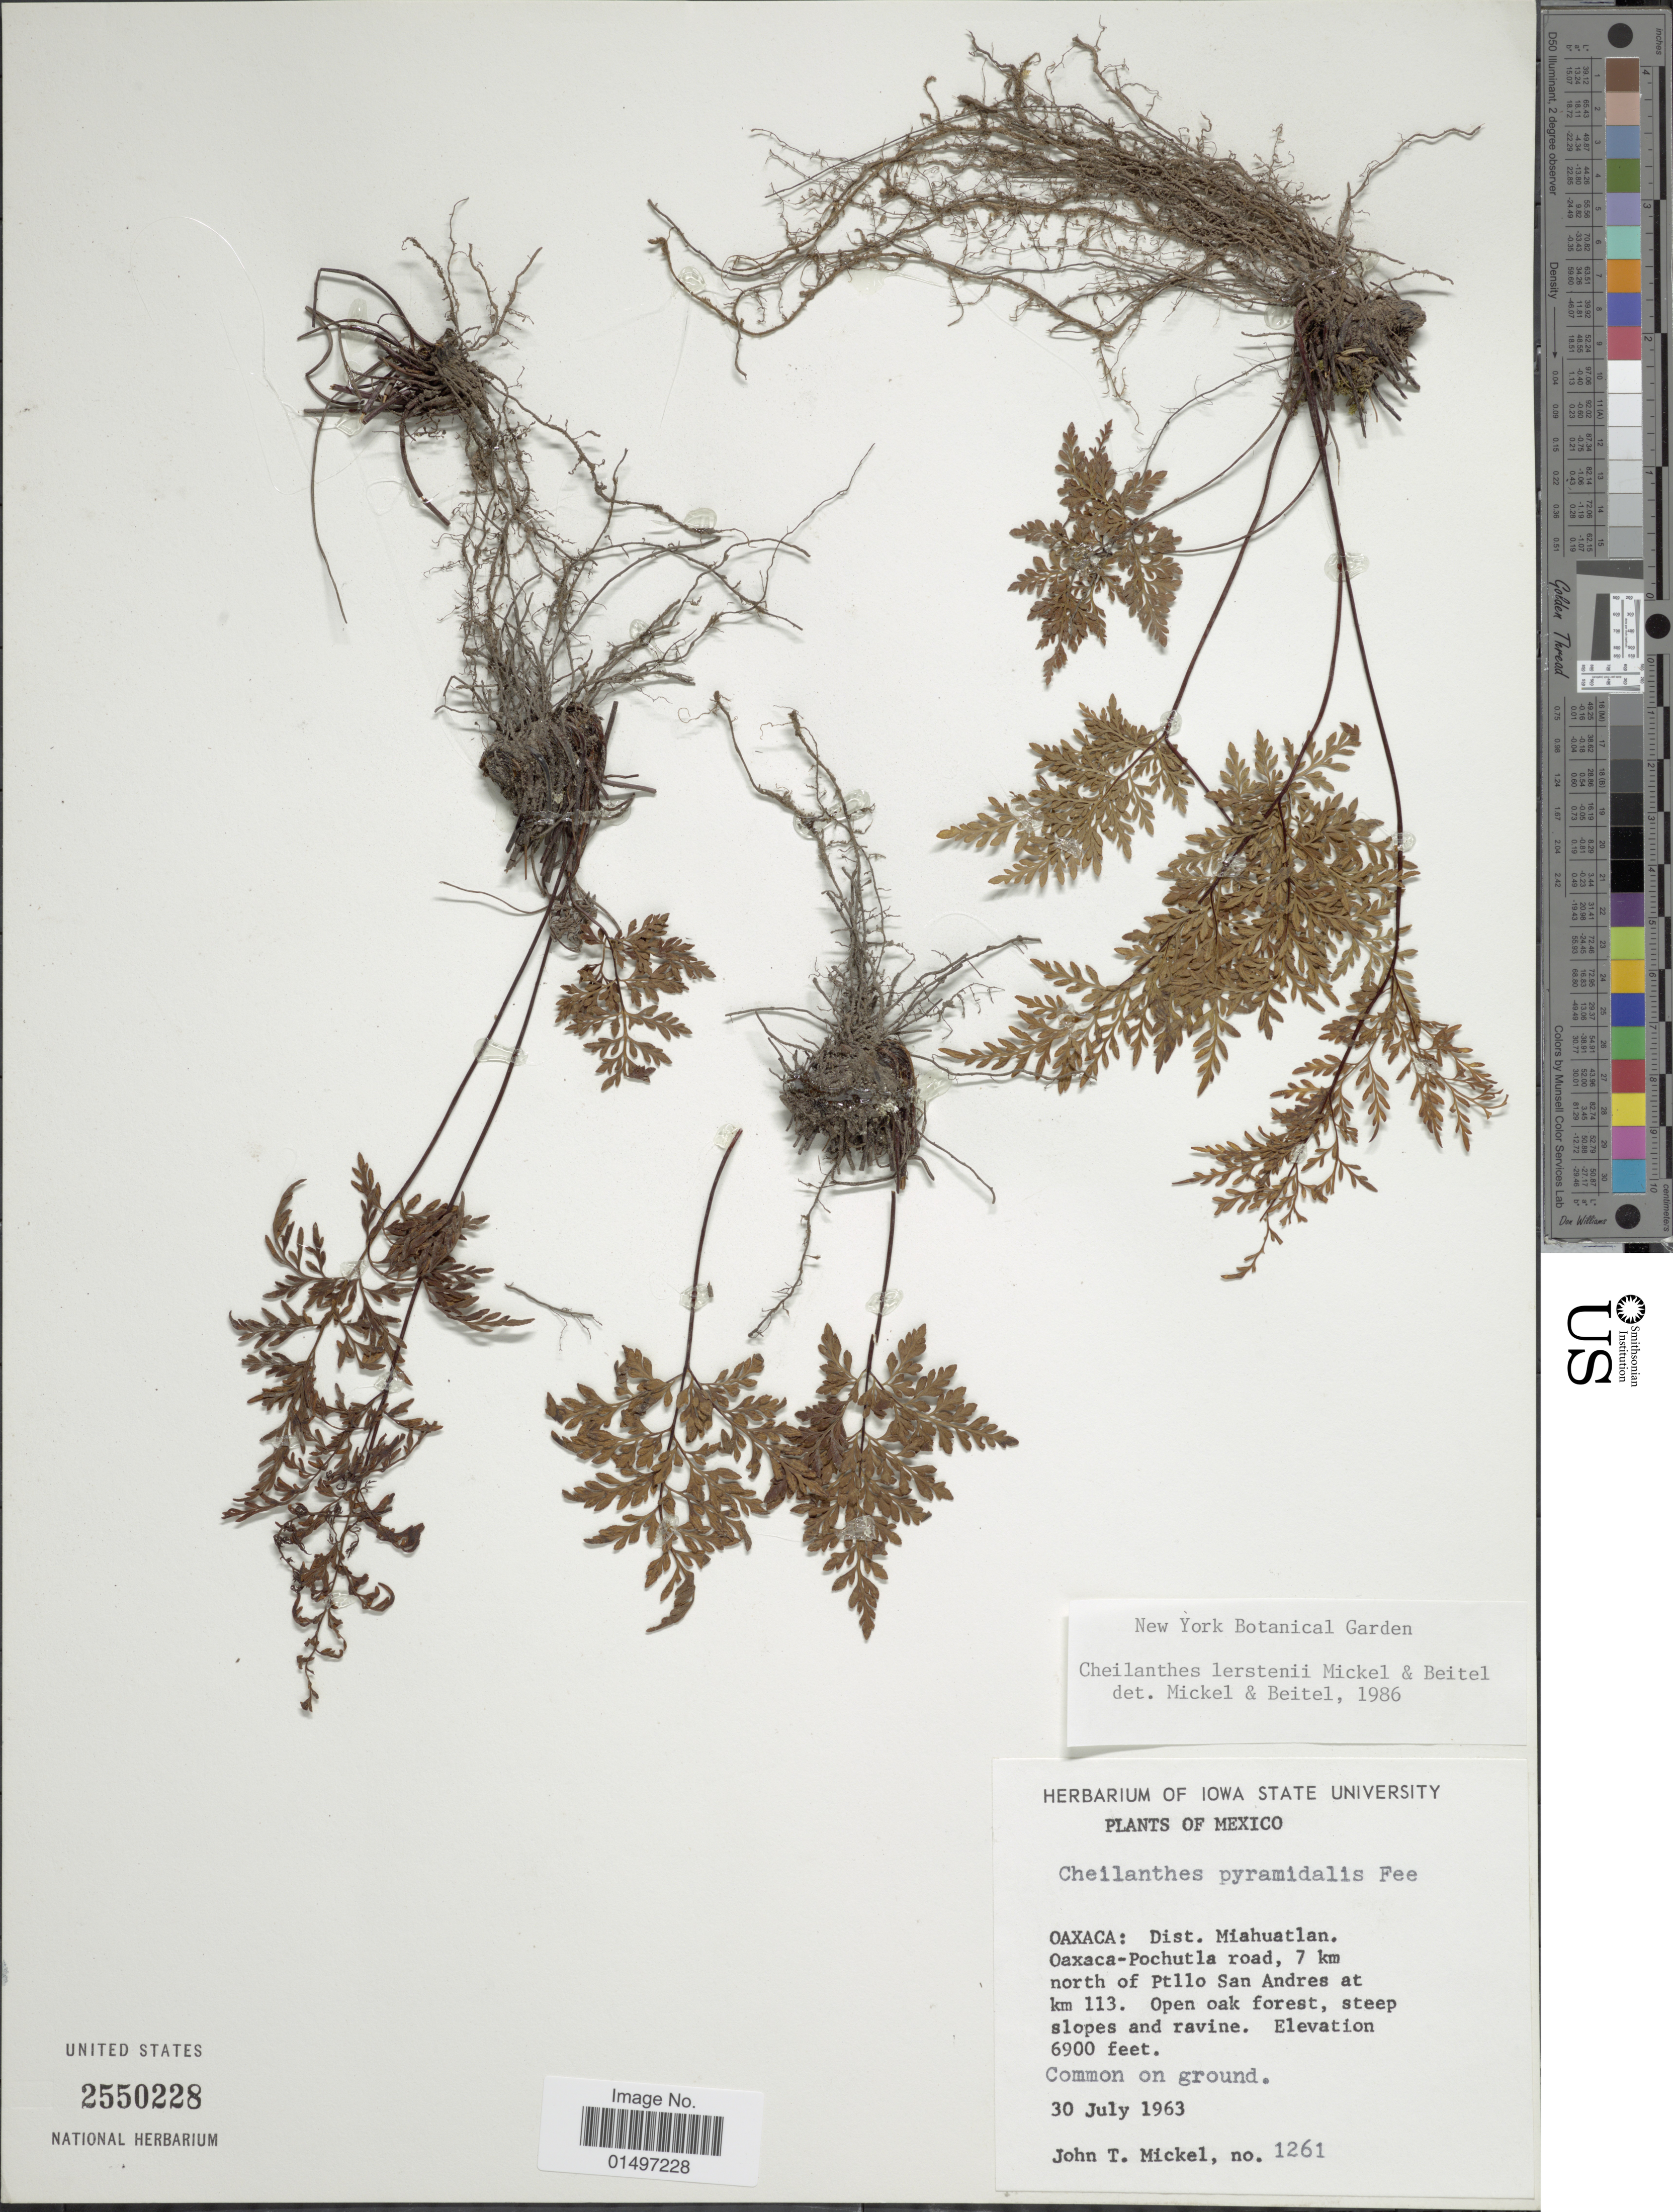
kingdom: Plantae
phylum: Tracheophyta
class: Polypodiopsida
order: Polypodiales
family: Pteridaceae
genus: Gaga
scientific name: Gaga lerstenii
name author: (Mickel & Beitel) Fay W. Li & Windham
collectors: J. T. Mickel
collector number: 1261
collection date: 1963-07-30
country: Mexico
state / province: Oaxaca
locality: Dist. Miahuatlan. Oaxaca-Pochutla road, 7 km north of Ptllo San Andres at km 113.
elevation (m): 2103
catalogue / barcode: US 2550228